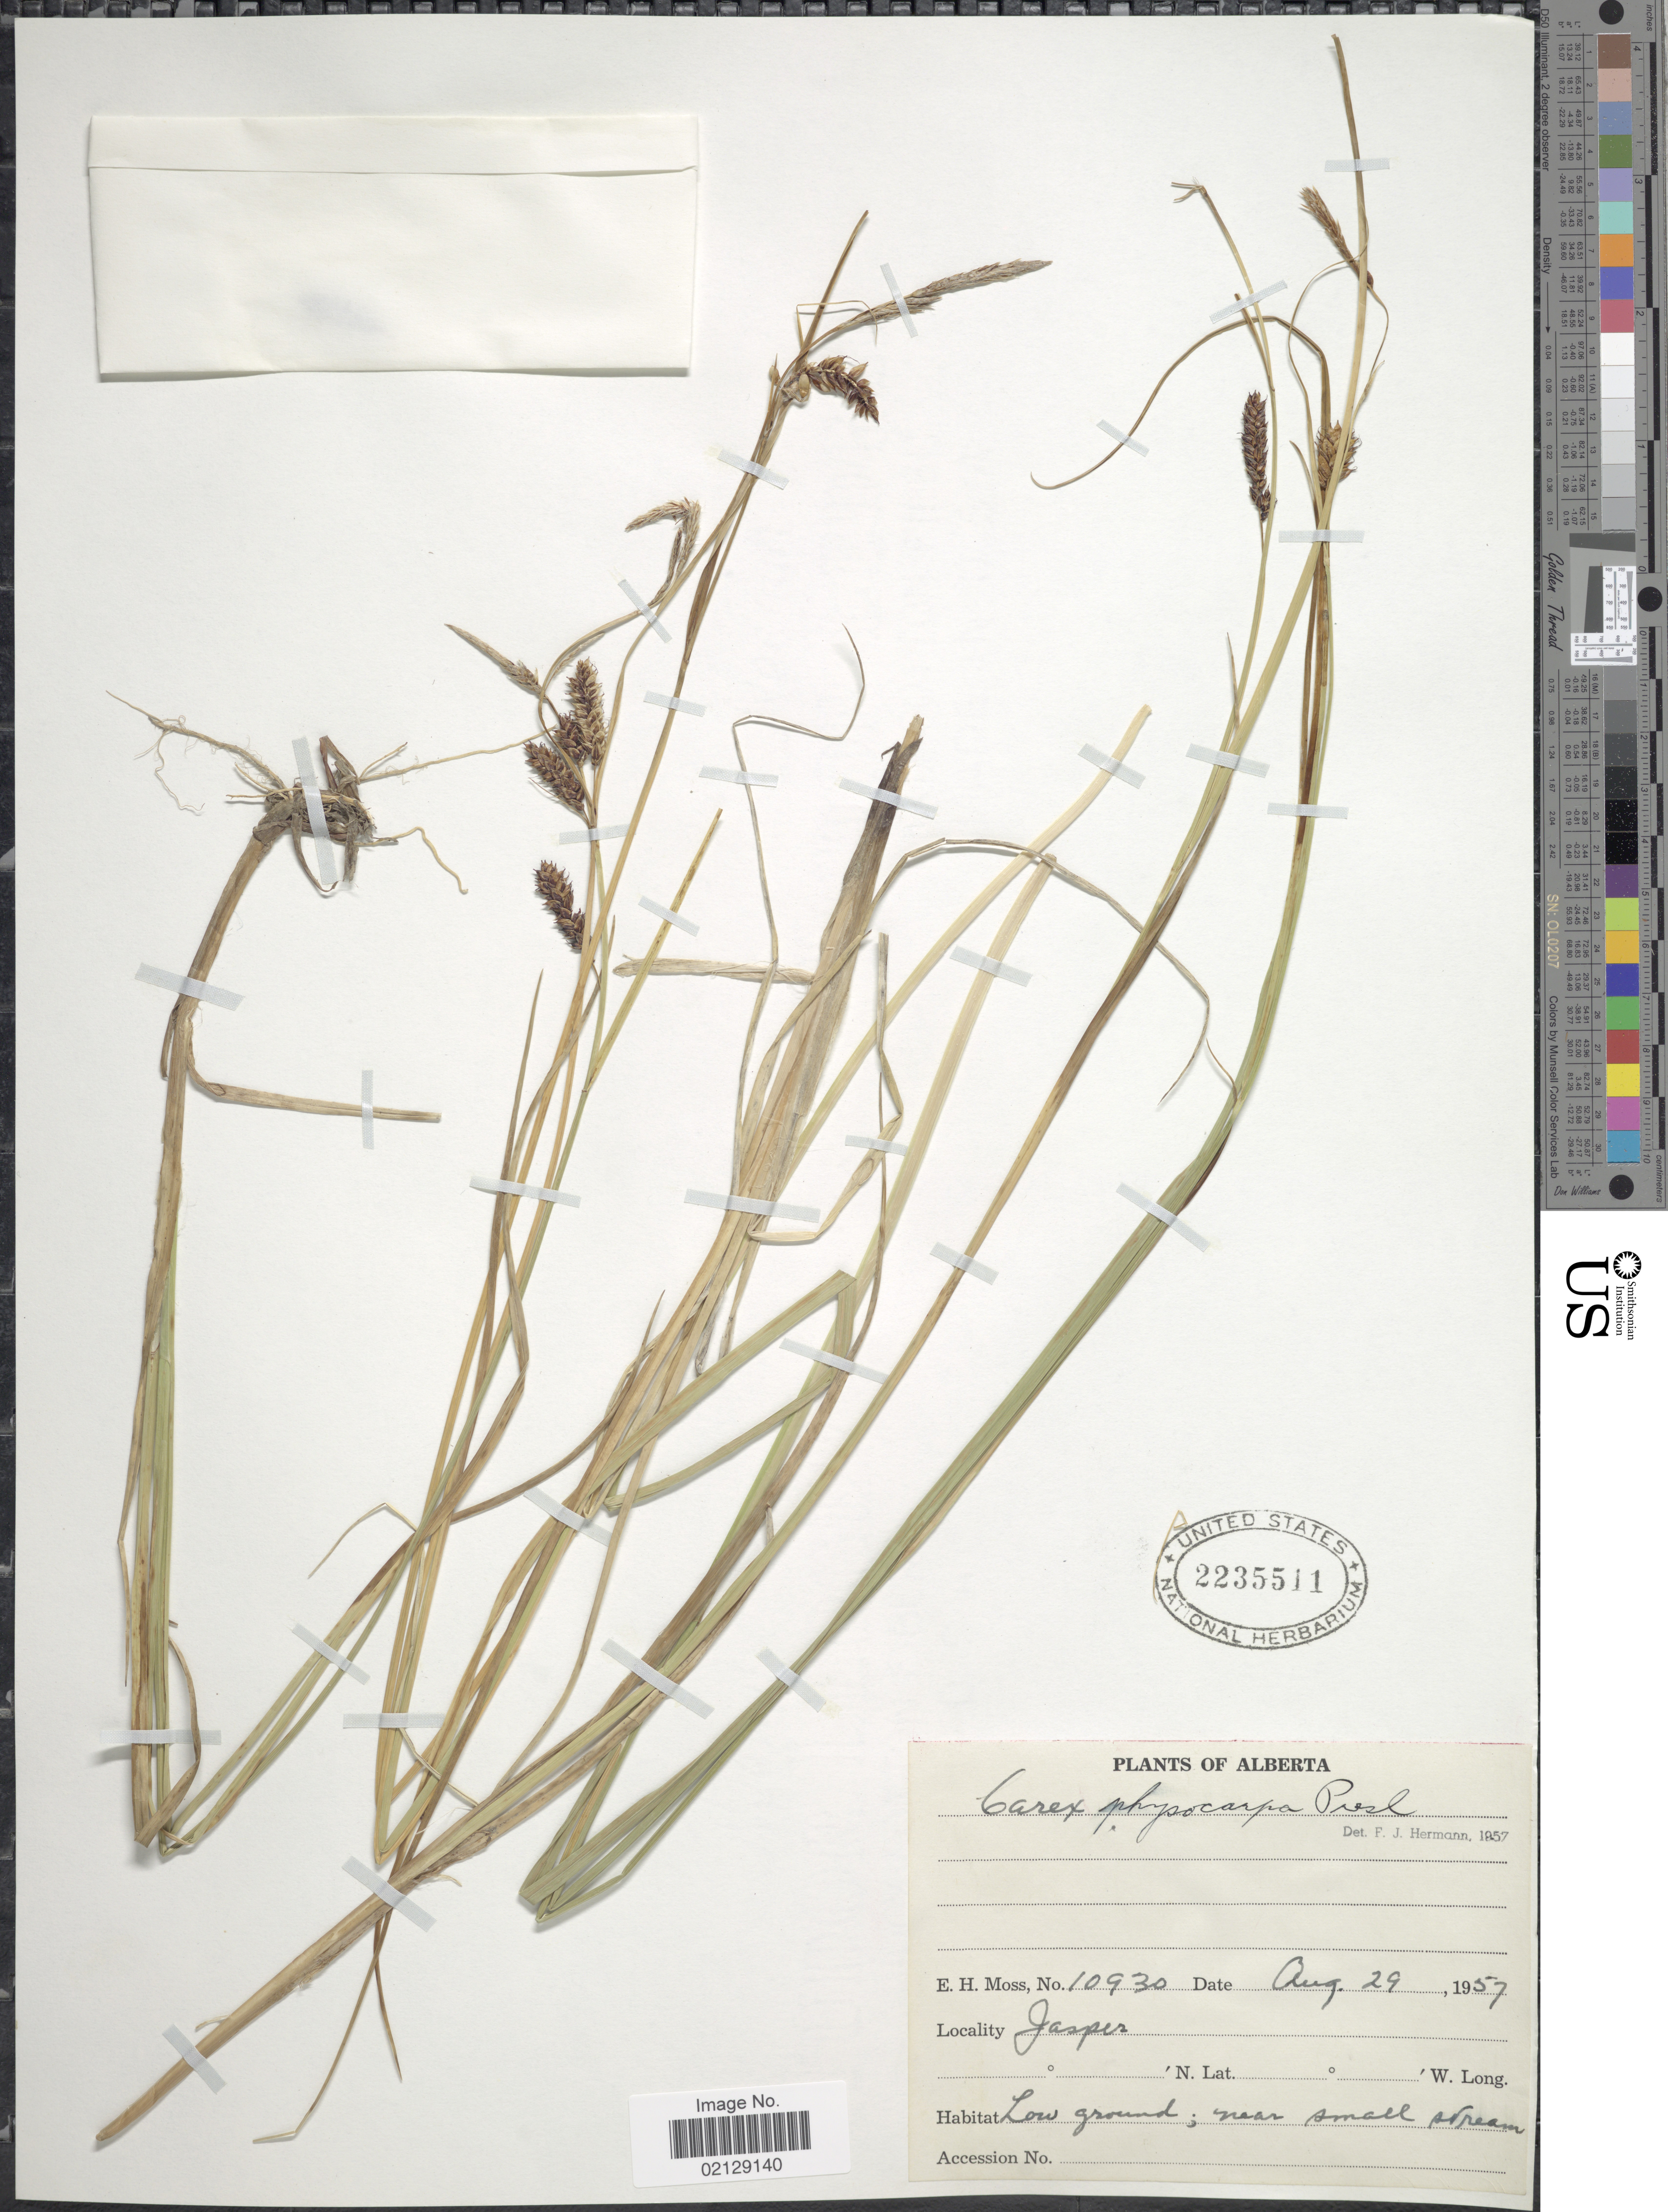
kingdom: Plantae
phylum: Tracheophyta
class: Liliopsida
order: Poales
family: Cyperaceae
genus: Carex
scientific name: Carex saxatilis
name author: L.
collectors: E. Moss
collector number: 10930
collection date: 1957-08-29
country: Canada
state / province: Alberta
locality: Jasper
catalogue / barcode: US 2235511